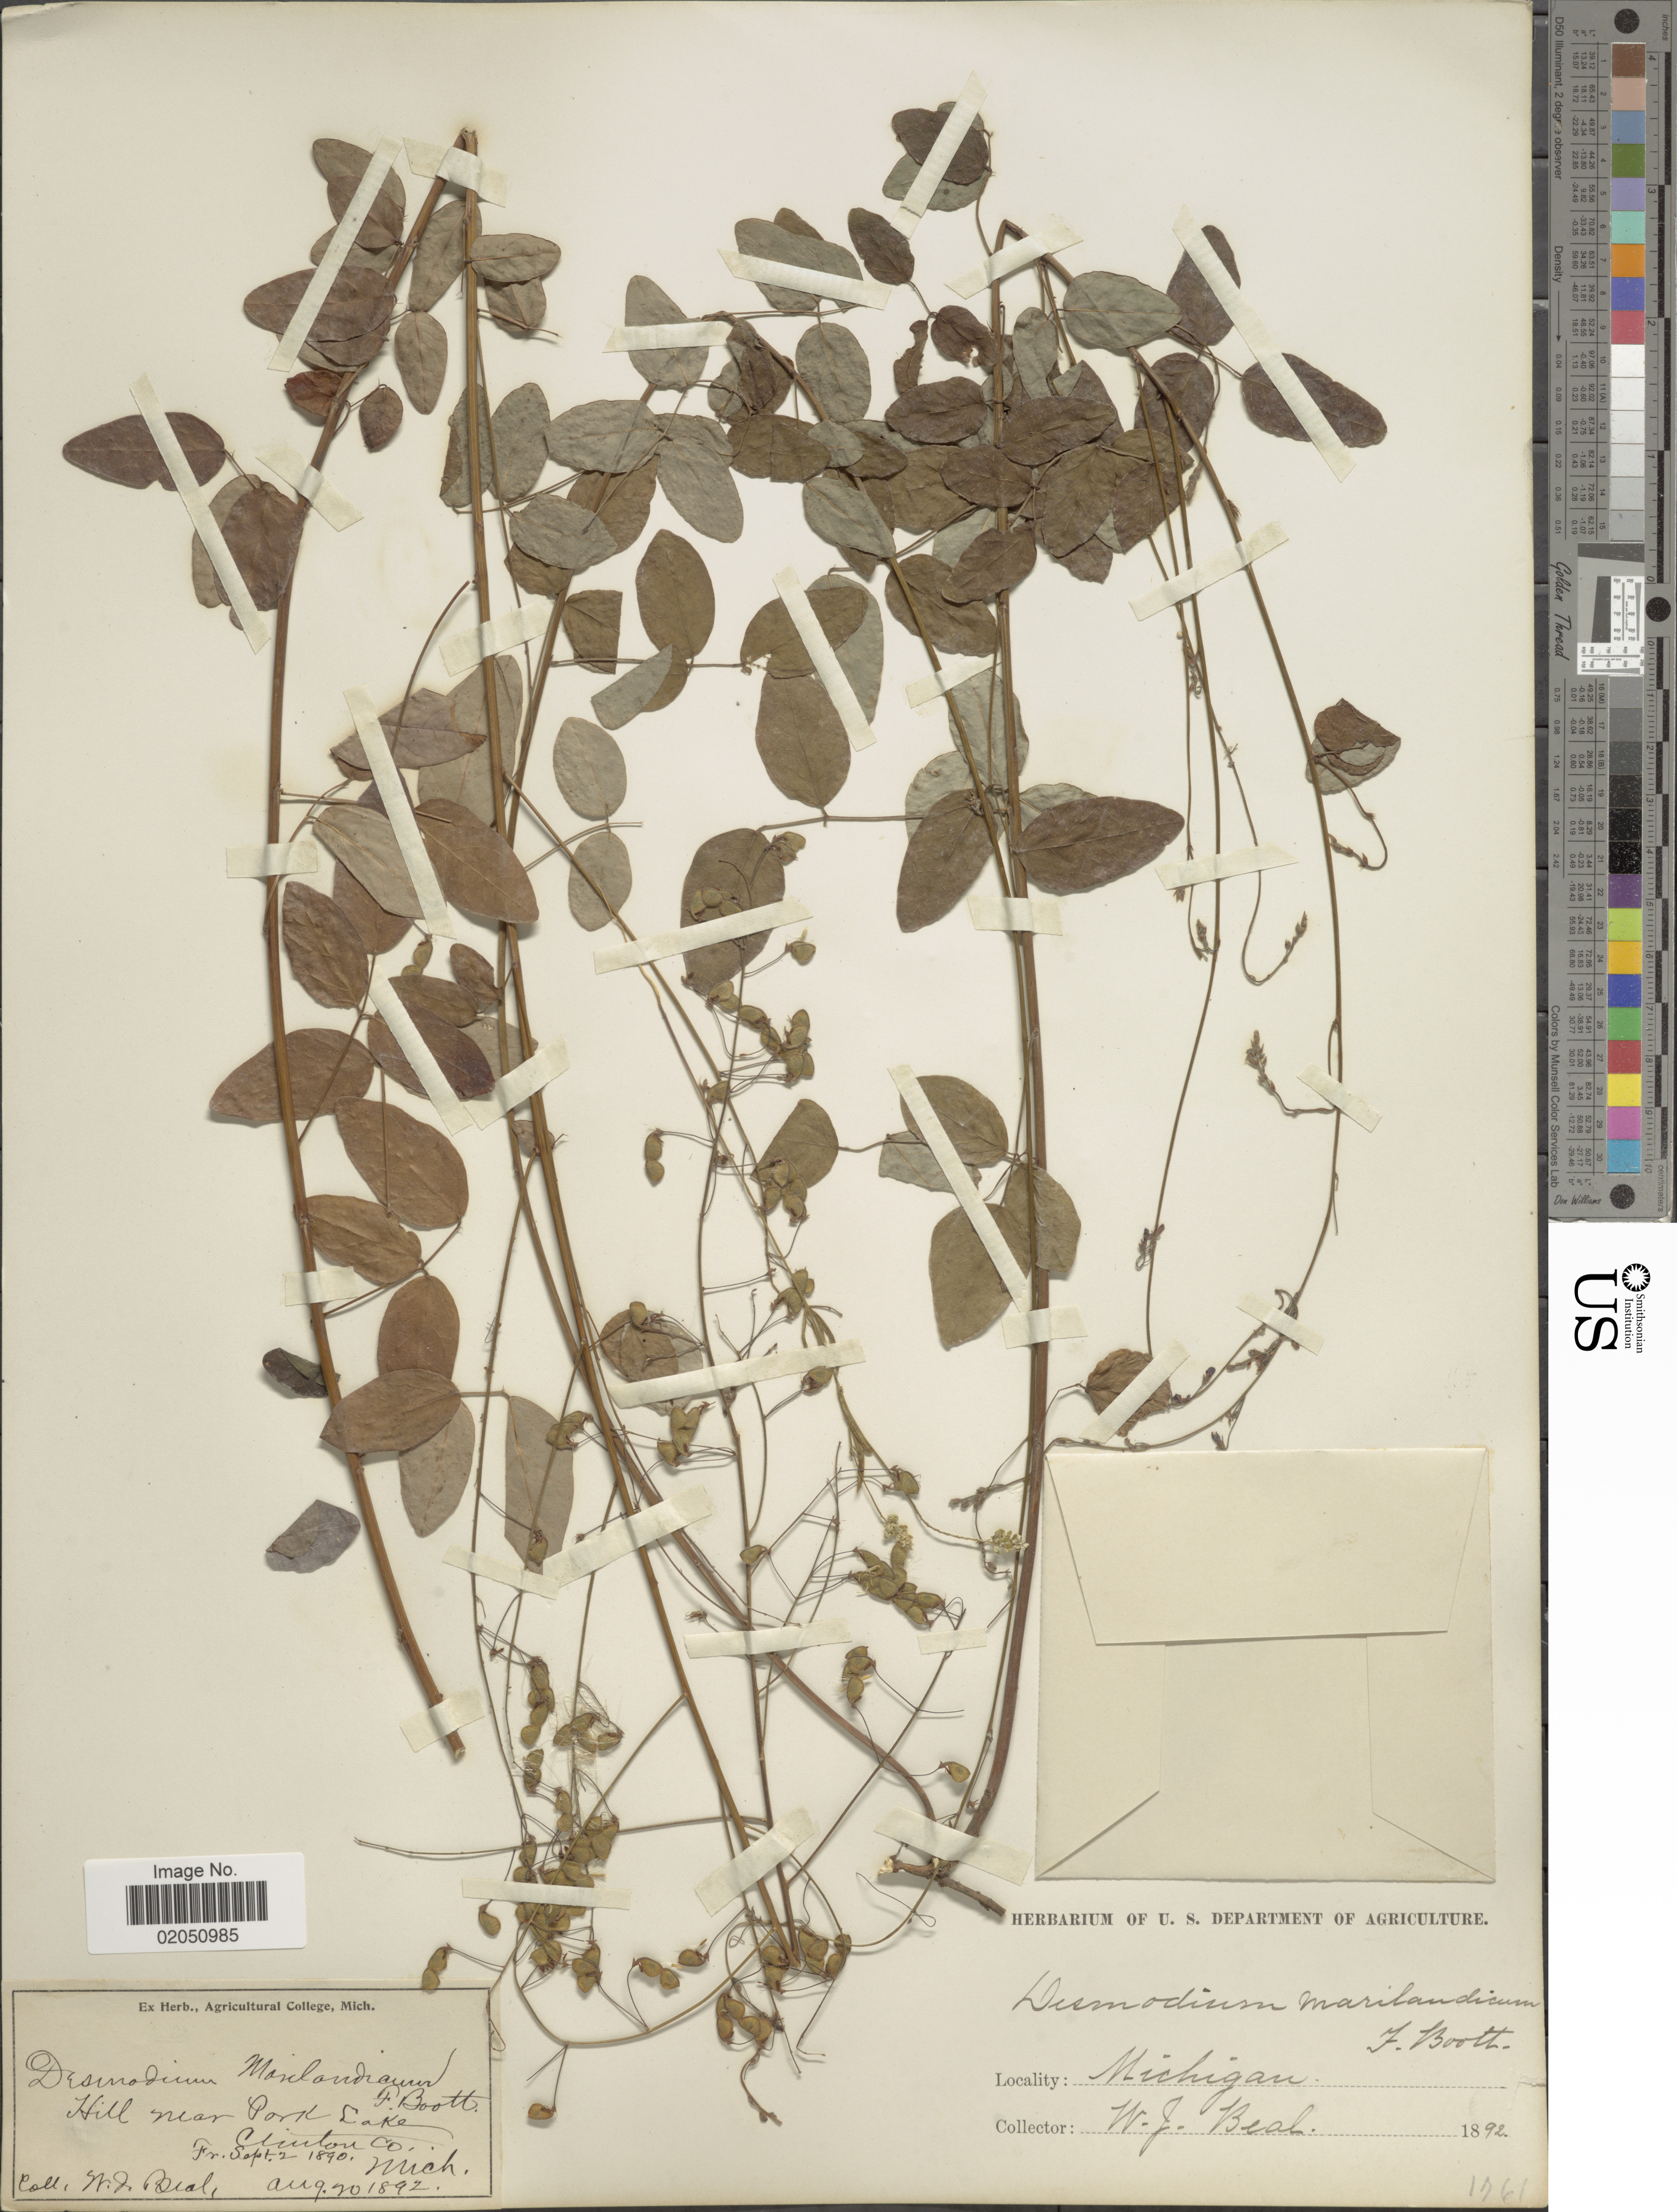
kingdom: Plantae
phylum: Tracheophyta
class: Magnoliopsida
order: Fabales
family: Fabaceae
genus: Desmodium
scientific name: Desmodium marilandicum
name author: Darl.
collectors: W. J. Beal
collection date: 1892-08-20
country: United States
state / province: Michigan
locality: Hill near Pork Lake, Clinton Co